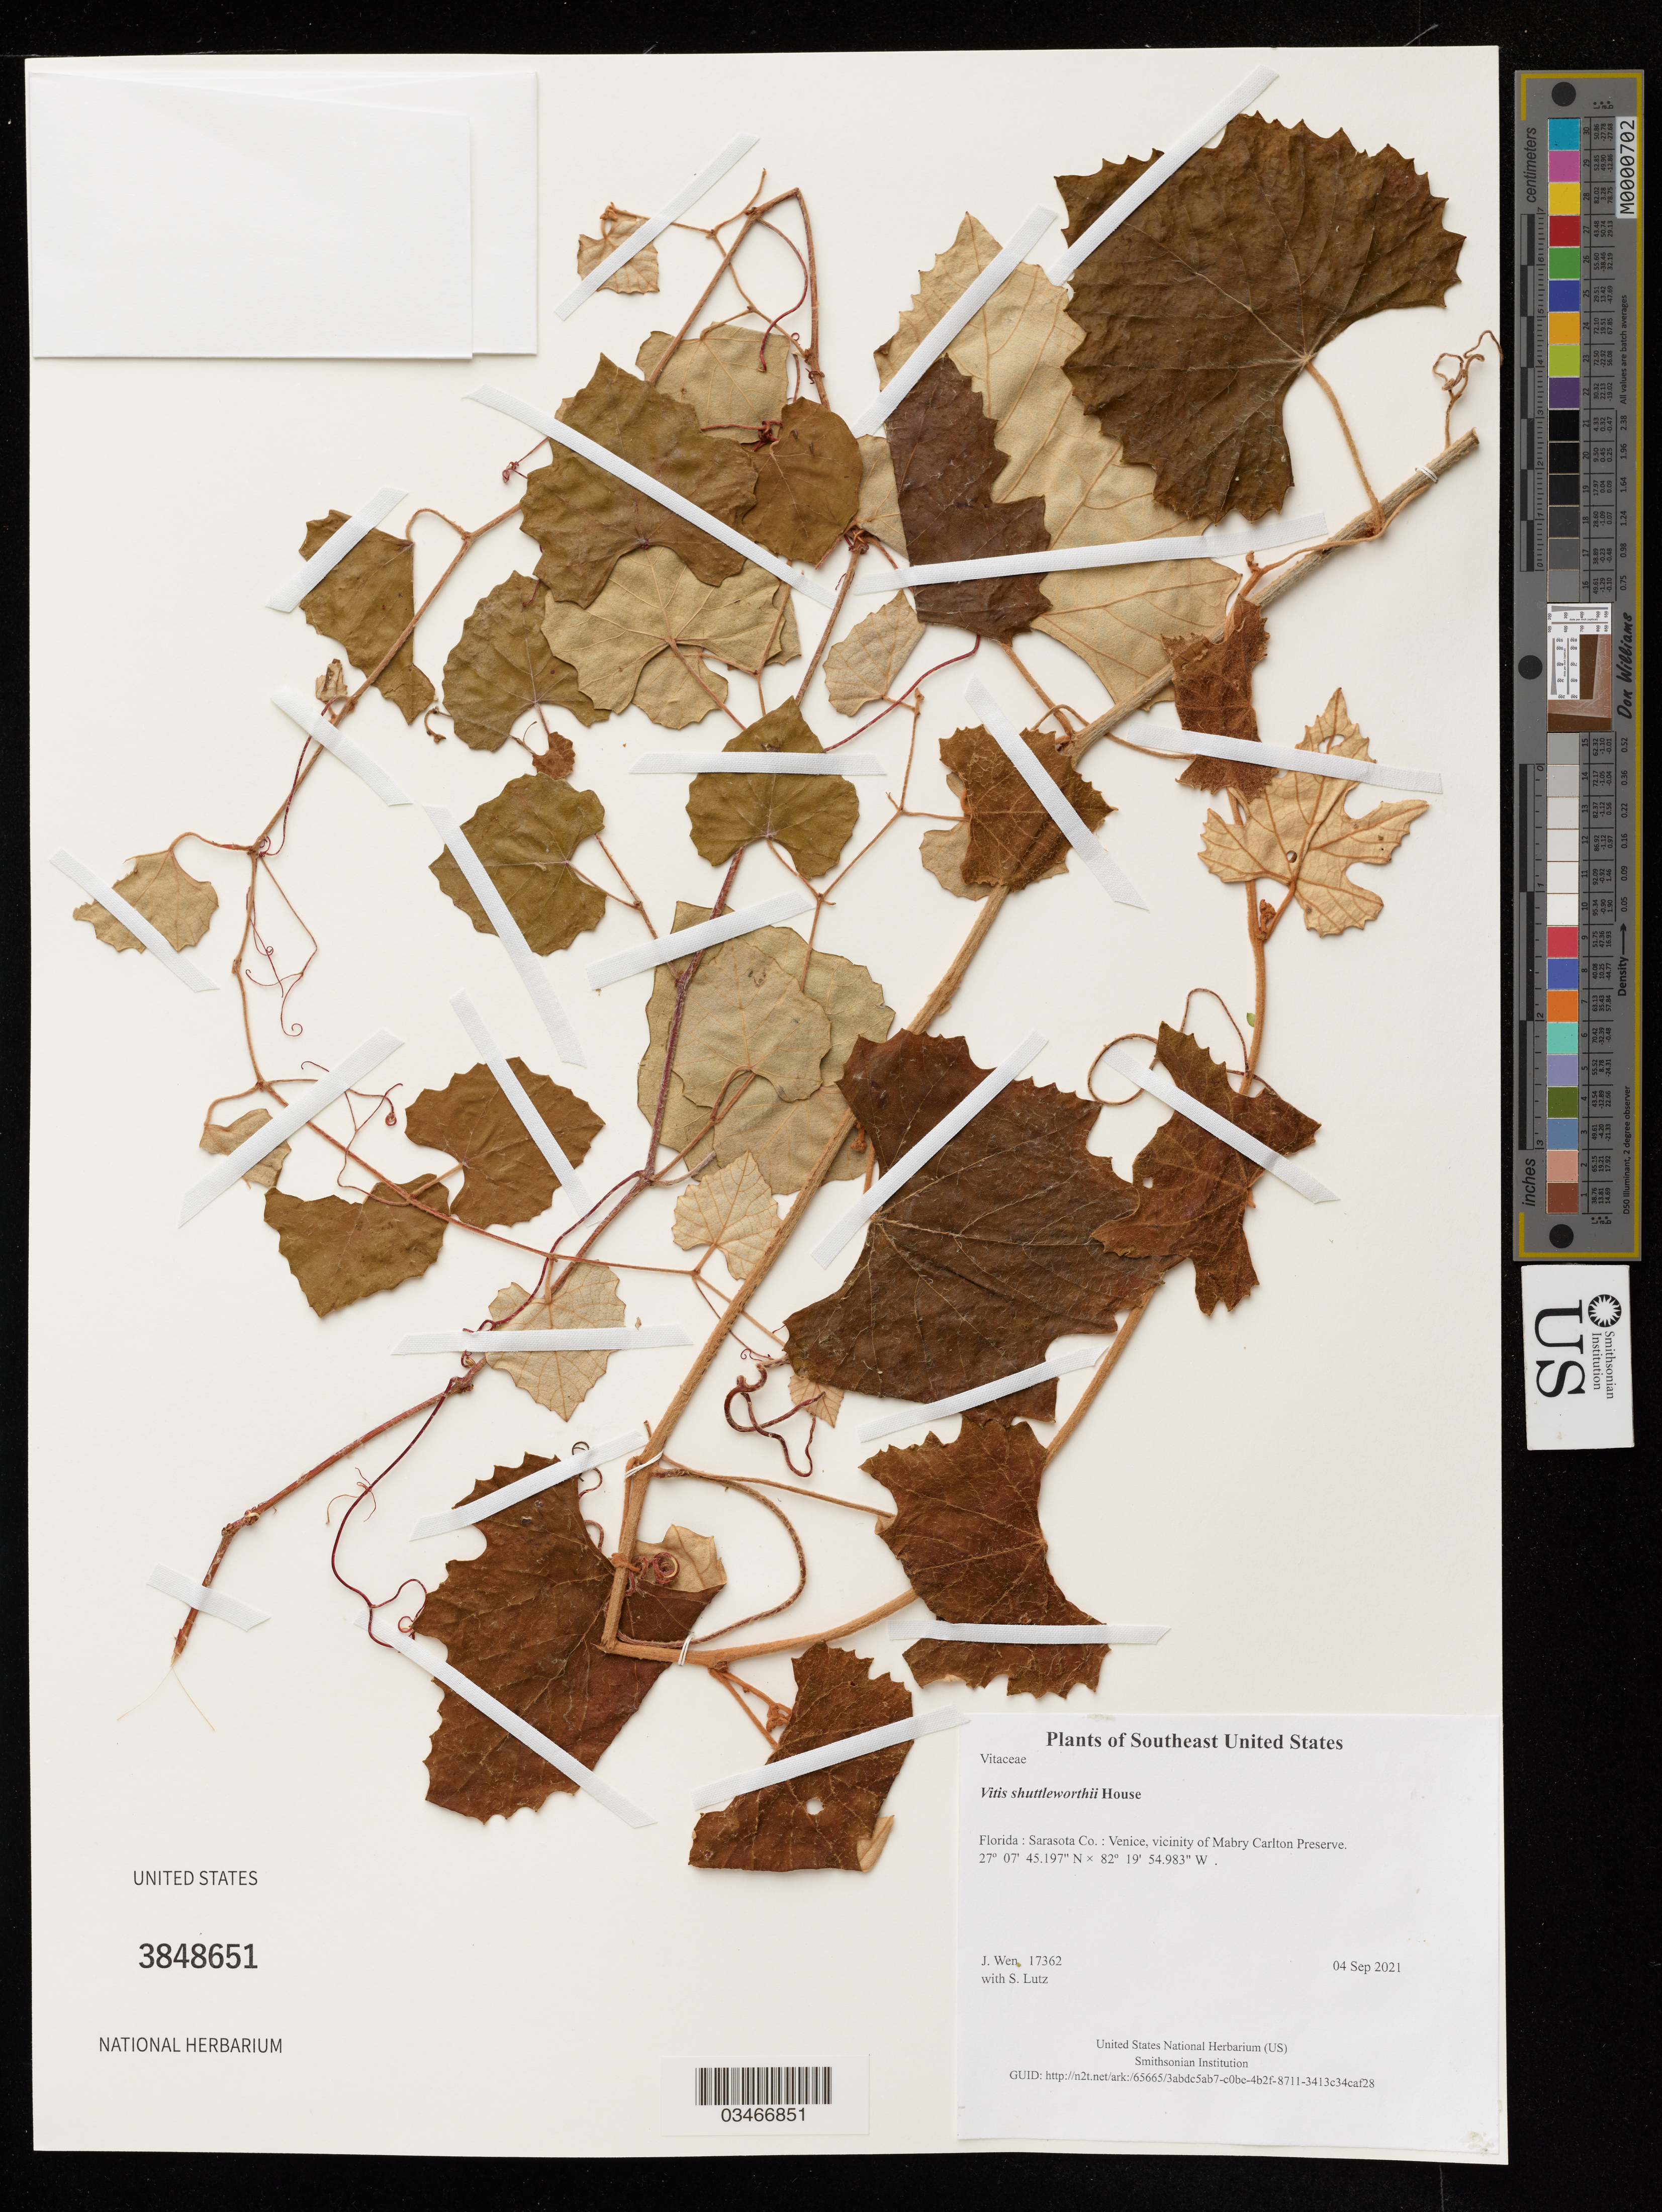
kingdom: Plantae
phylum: Tracheophyta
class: Magnoliopsida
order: Vitales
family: Vitaceae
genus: Vitis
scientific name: Vitis shuttleworthii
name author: House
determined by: Wen, Jun, (BOT), Smithsonian Institution - National Museum of Natural History (UNITED STATES)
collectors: J. Wen & S. Lutz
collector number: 17362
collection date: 2021-09-04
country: United States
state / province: Florida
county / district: Sarasota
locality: Venice, vicinity of Mabry Carlton Preserve.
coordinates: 27.1292213 N, 82.3319398 W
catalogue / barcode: US 3848651